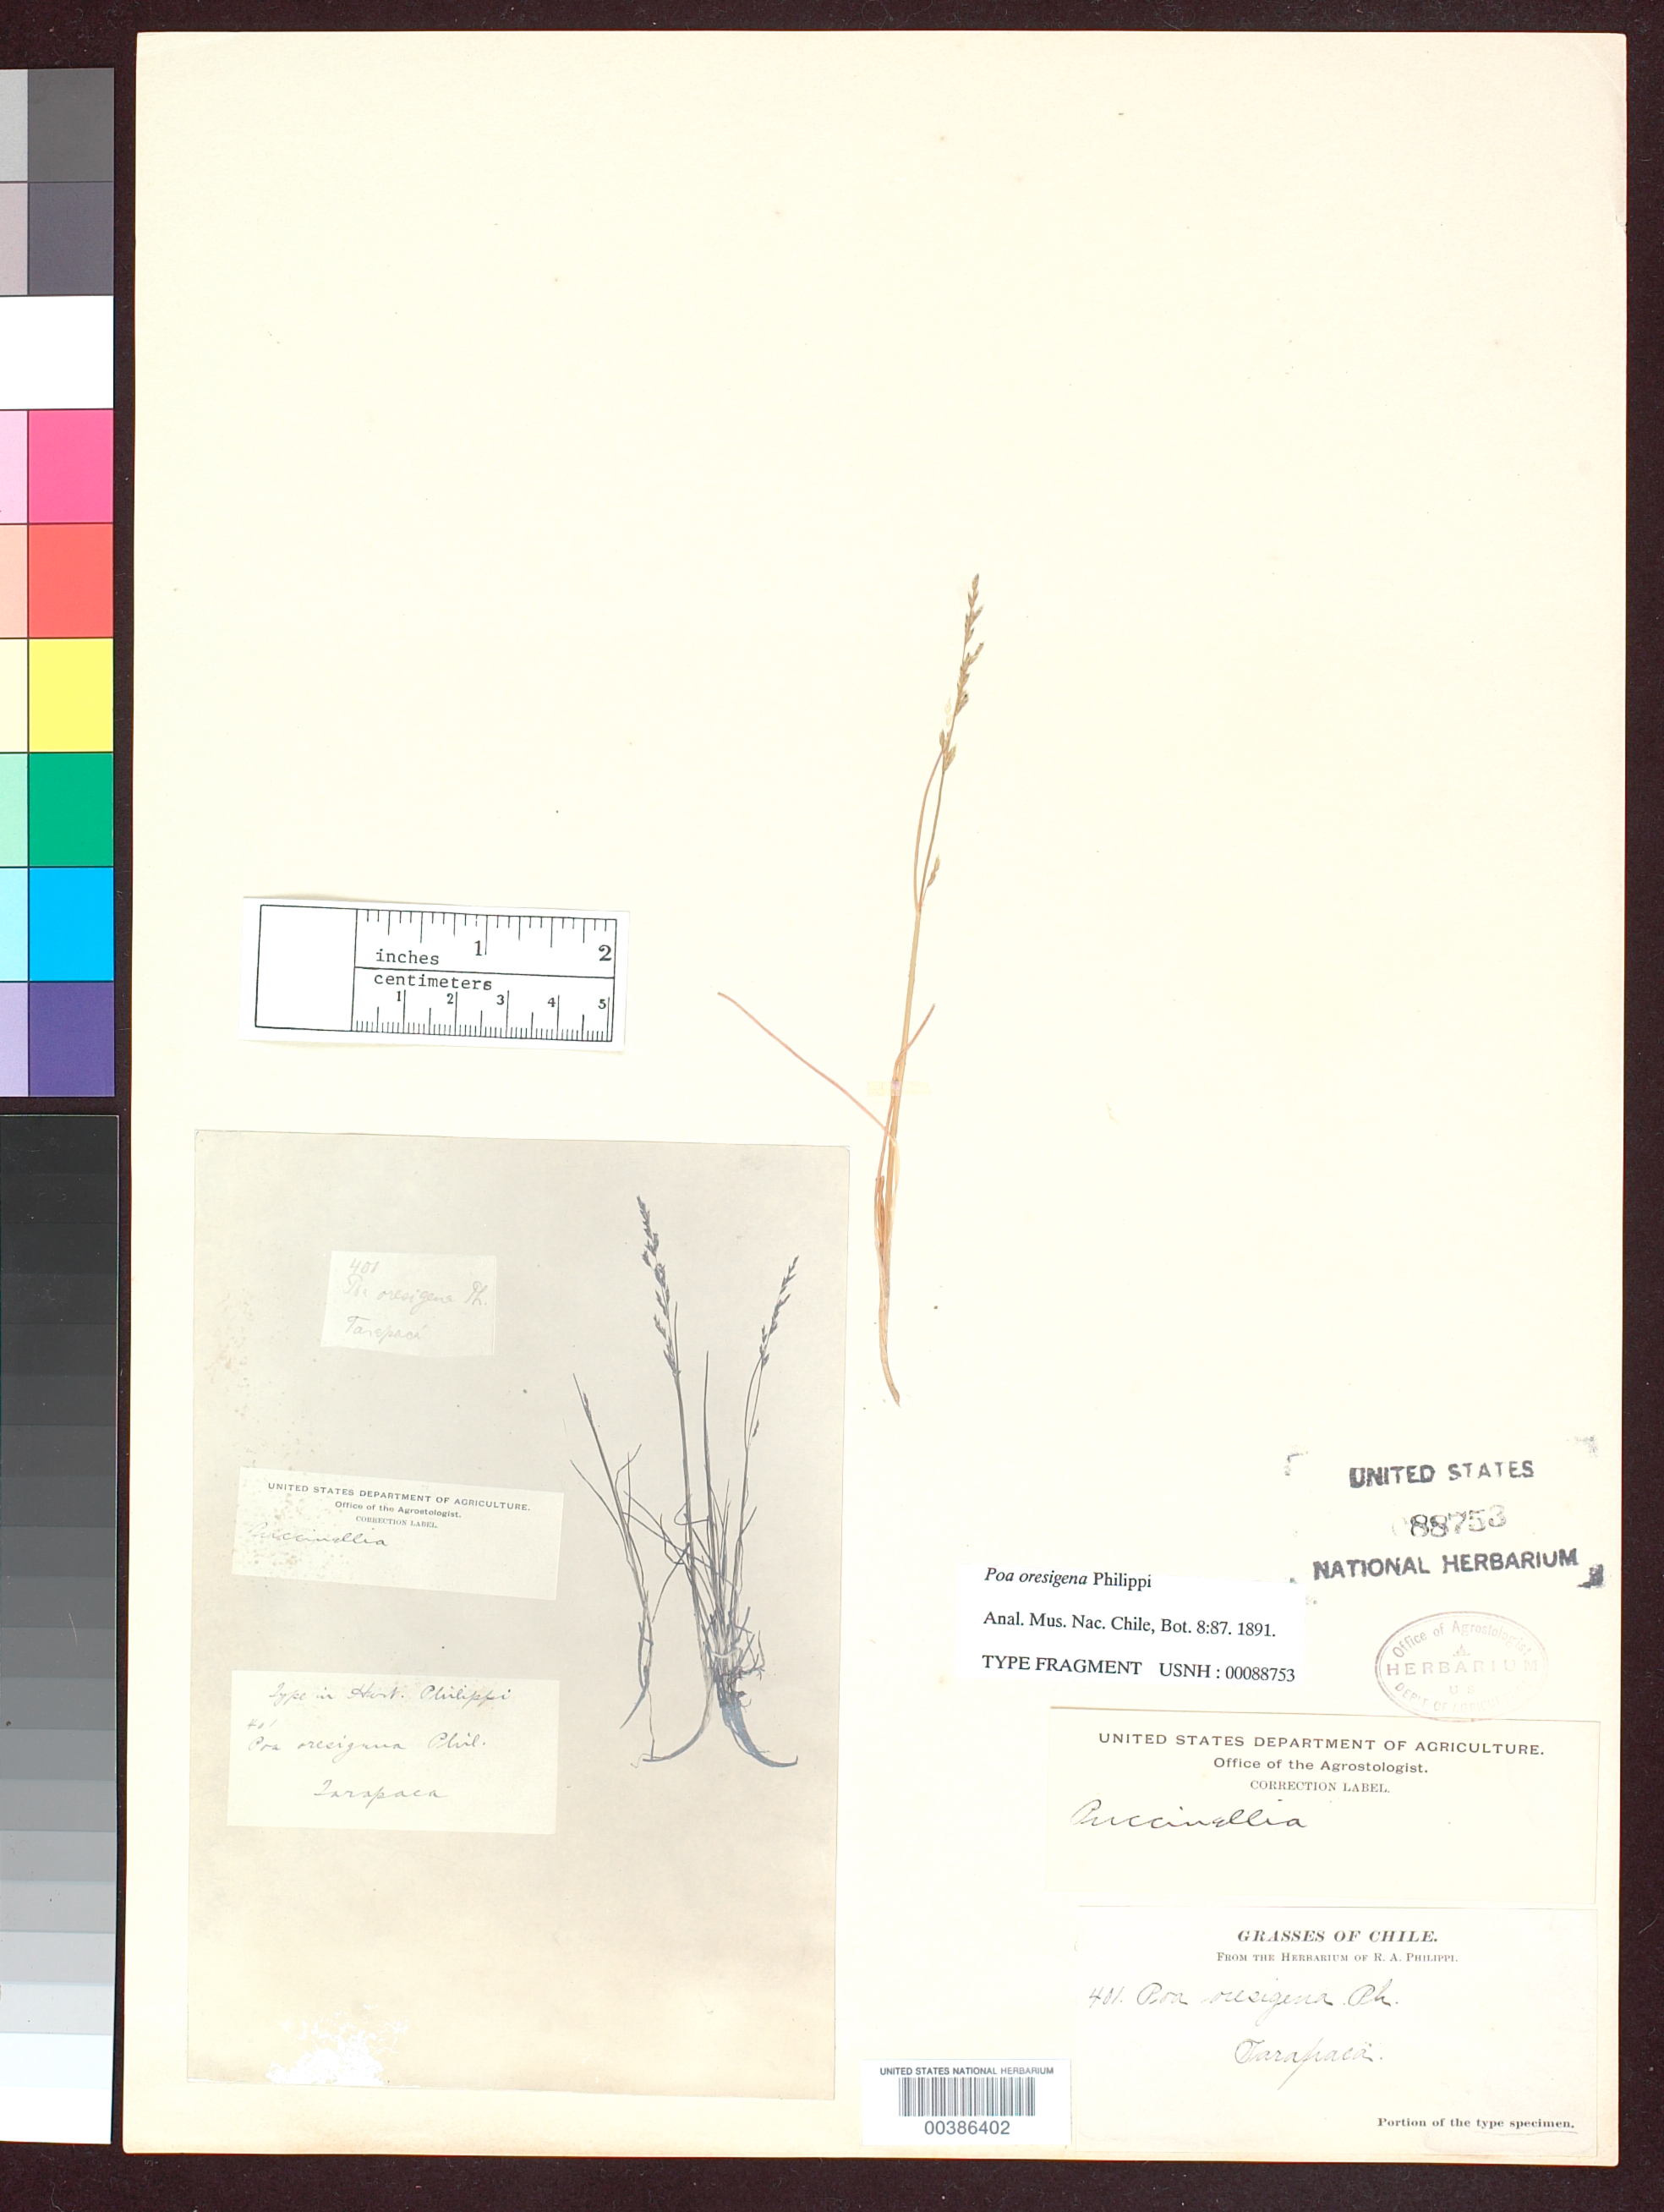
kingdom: Plantae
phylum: Tracheophyta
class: Liliopsida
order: Poales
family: Poaceae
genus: Poa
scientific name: Poa oresigena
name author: Phil.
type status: Type Fragment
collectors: R. A. Philippi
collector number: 401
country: Chile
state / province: Tarapacá (I)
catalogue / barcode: US 88753